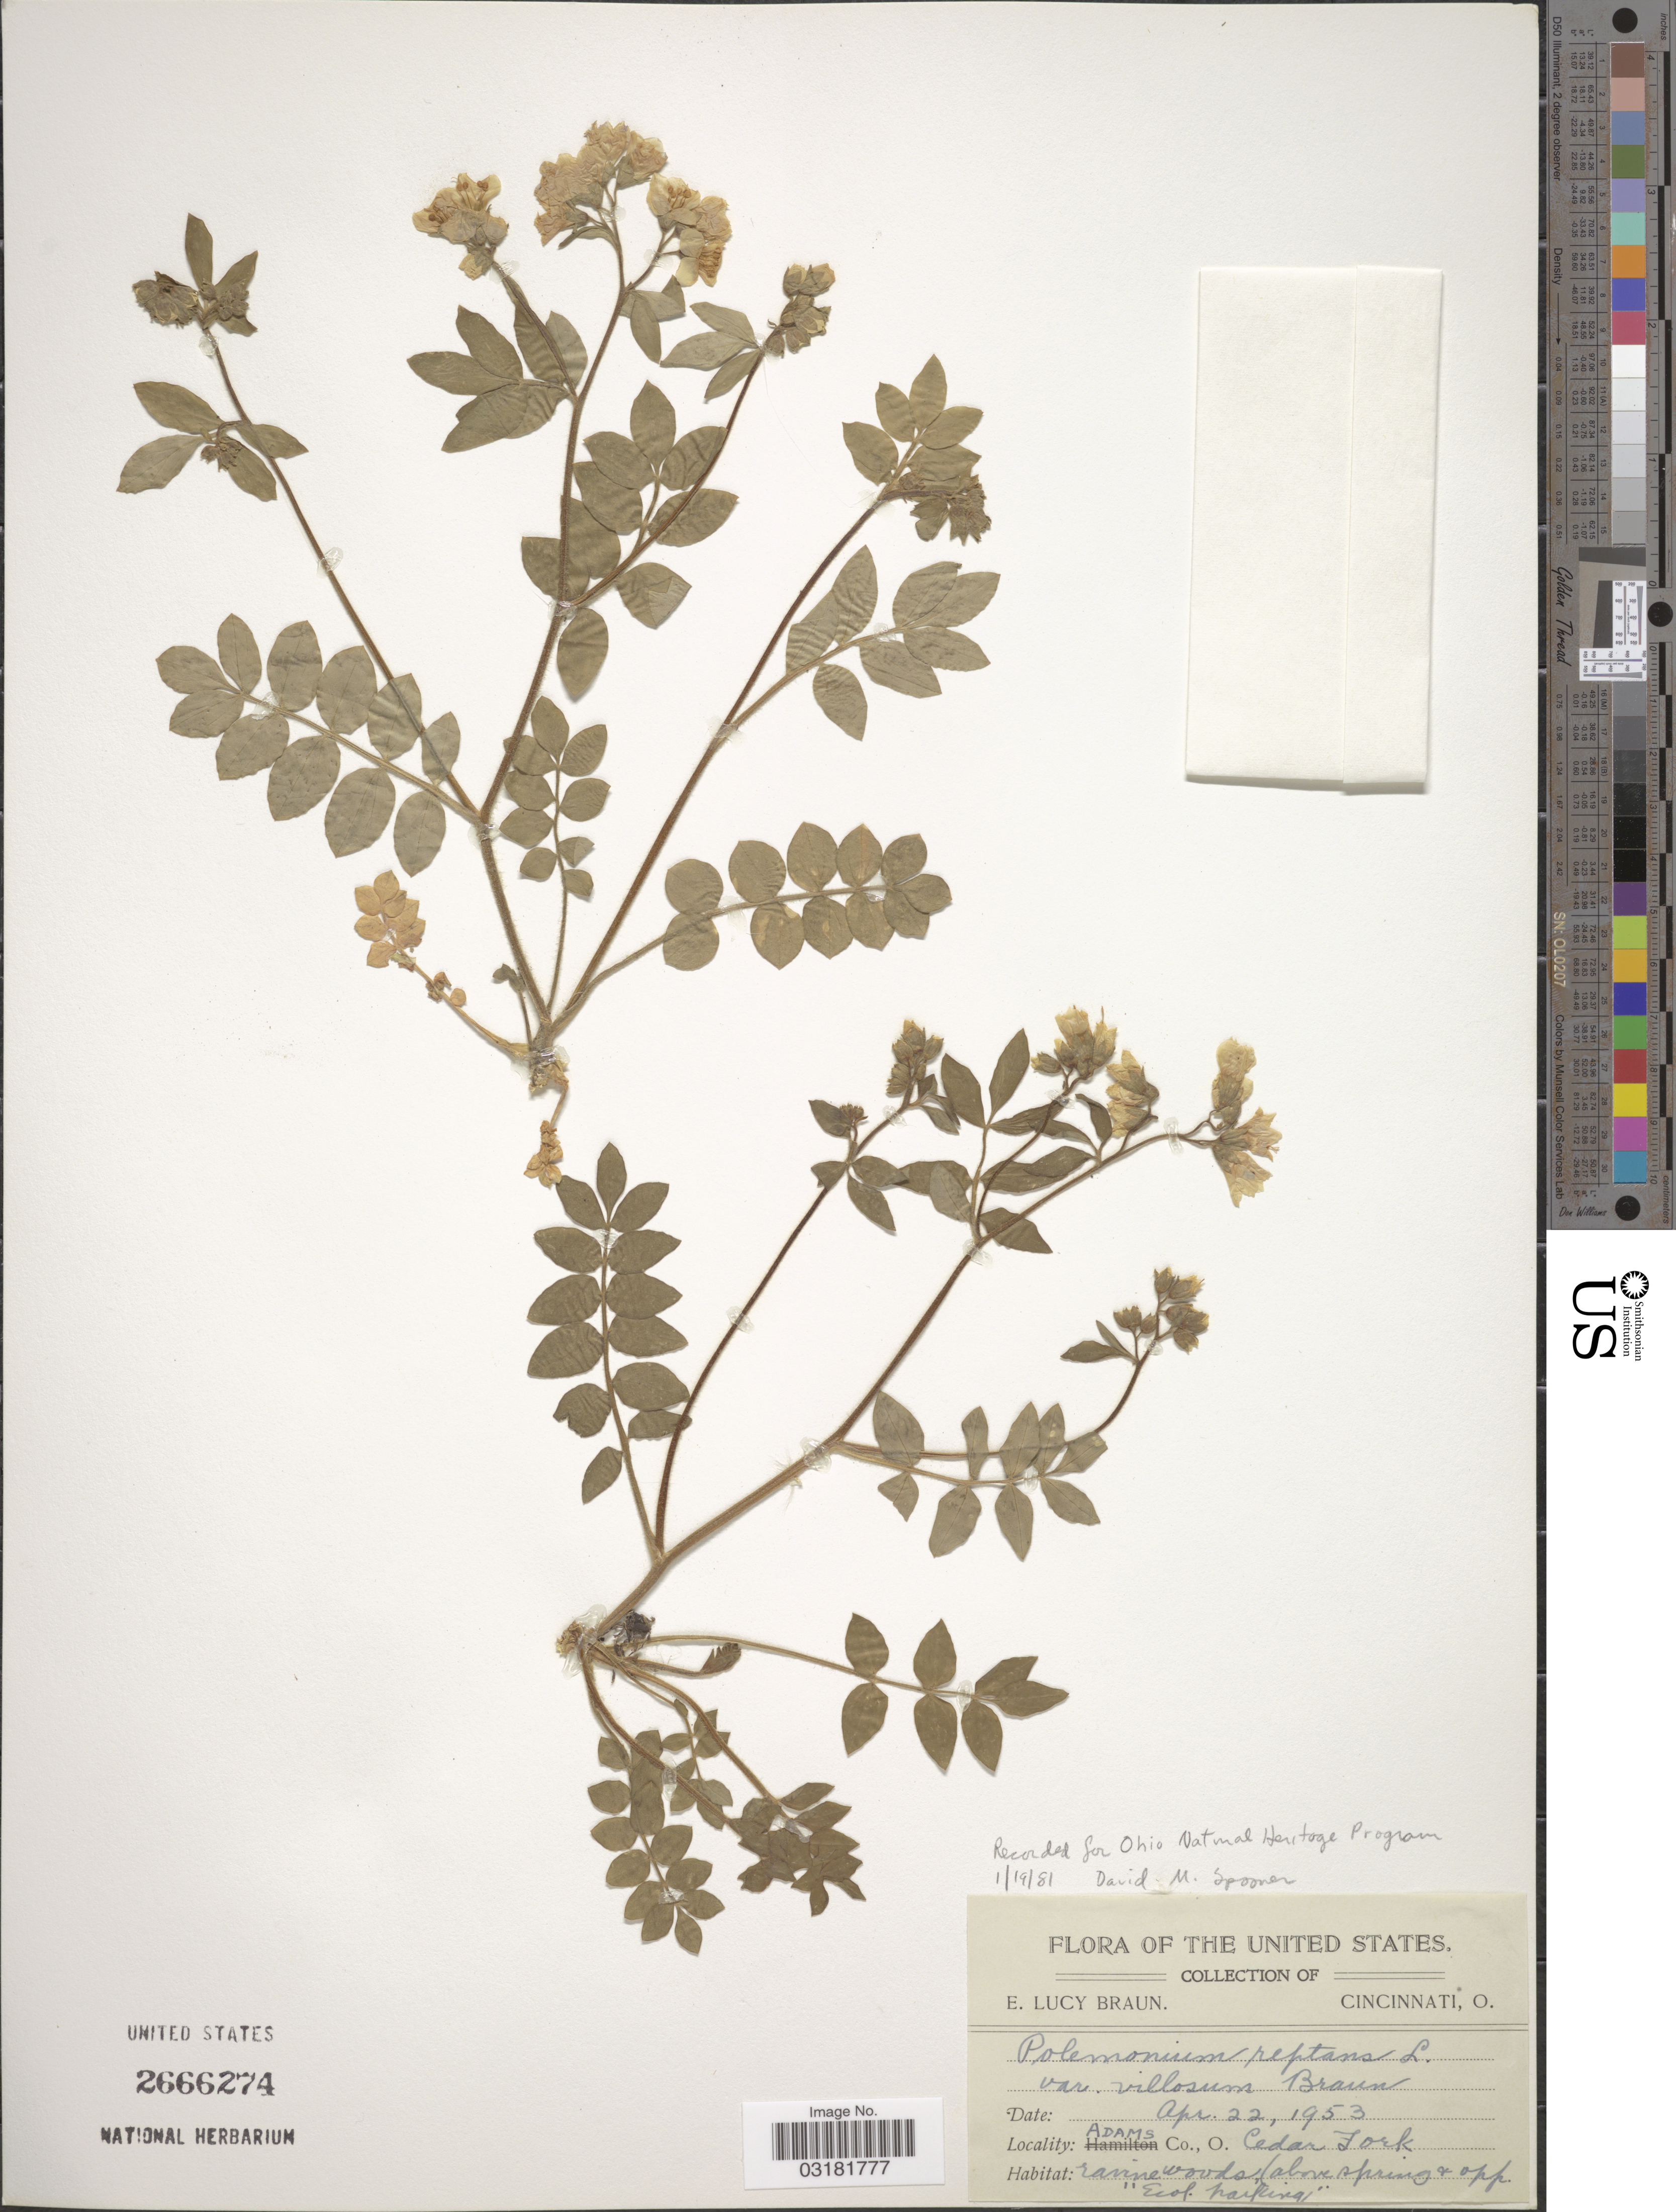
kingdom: Plantae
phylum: Tracheophyta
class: Magnoliopsida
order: Ericales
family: Polemoniaceae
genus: Polemonium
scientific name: Polemonium reptans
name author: L.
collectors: E. L. Braun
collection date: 1953-04-22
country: United States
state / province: Ohio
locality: Adams Co., O. Cedar Fork.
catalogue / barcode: US 2666274